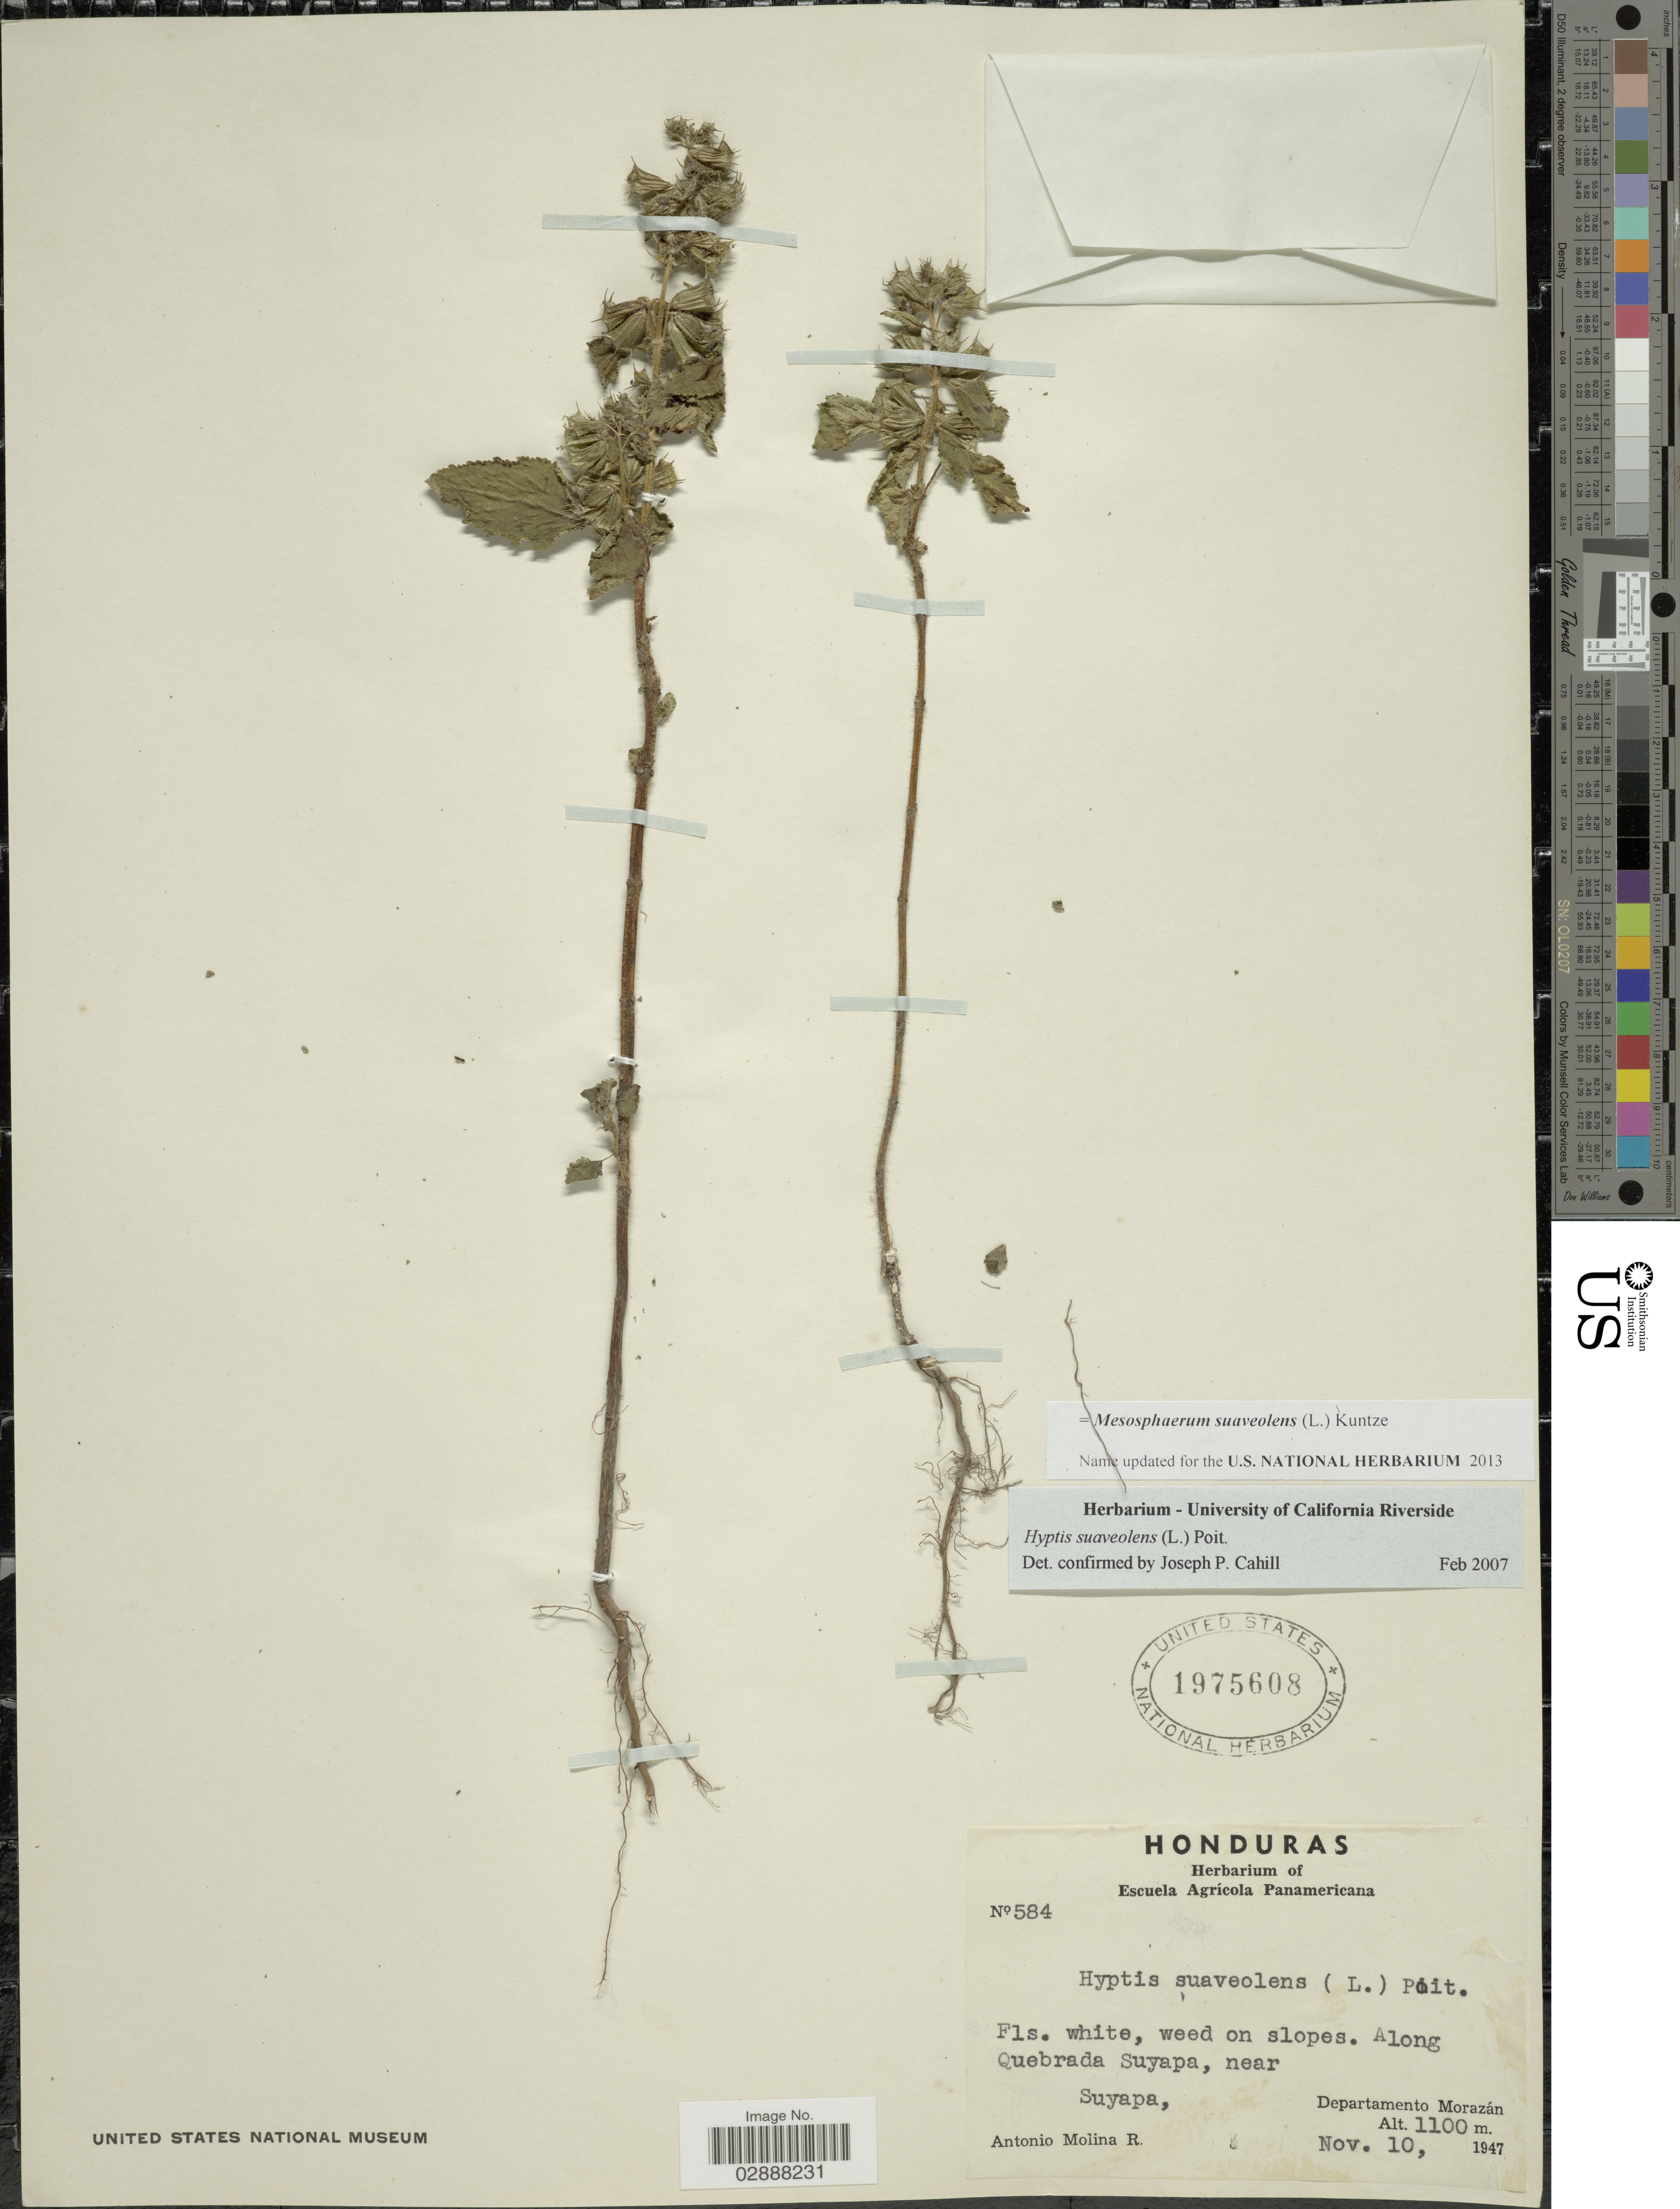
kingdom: Plantae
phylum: Tracheophyta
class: Magnoliopsida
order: Lamiales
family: Lamiaceae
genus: Mesosphaerum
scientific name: Mesosphaerum suaveolens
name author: (L.) Kuntze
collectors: A. Molina R.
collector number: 584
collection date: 1947-11-10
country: Honduras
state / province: Fco. Morazán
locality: Along Quebrada Suyapa, near Suyapa, Departamento Morazán.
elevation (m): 1100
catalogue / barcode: US 1975608